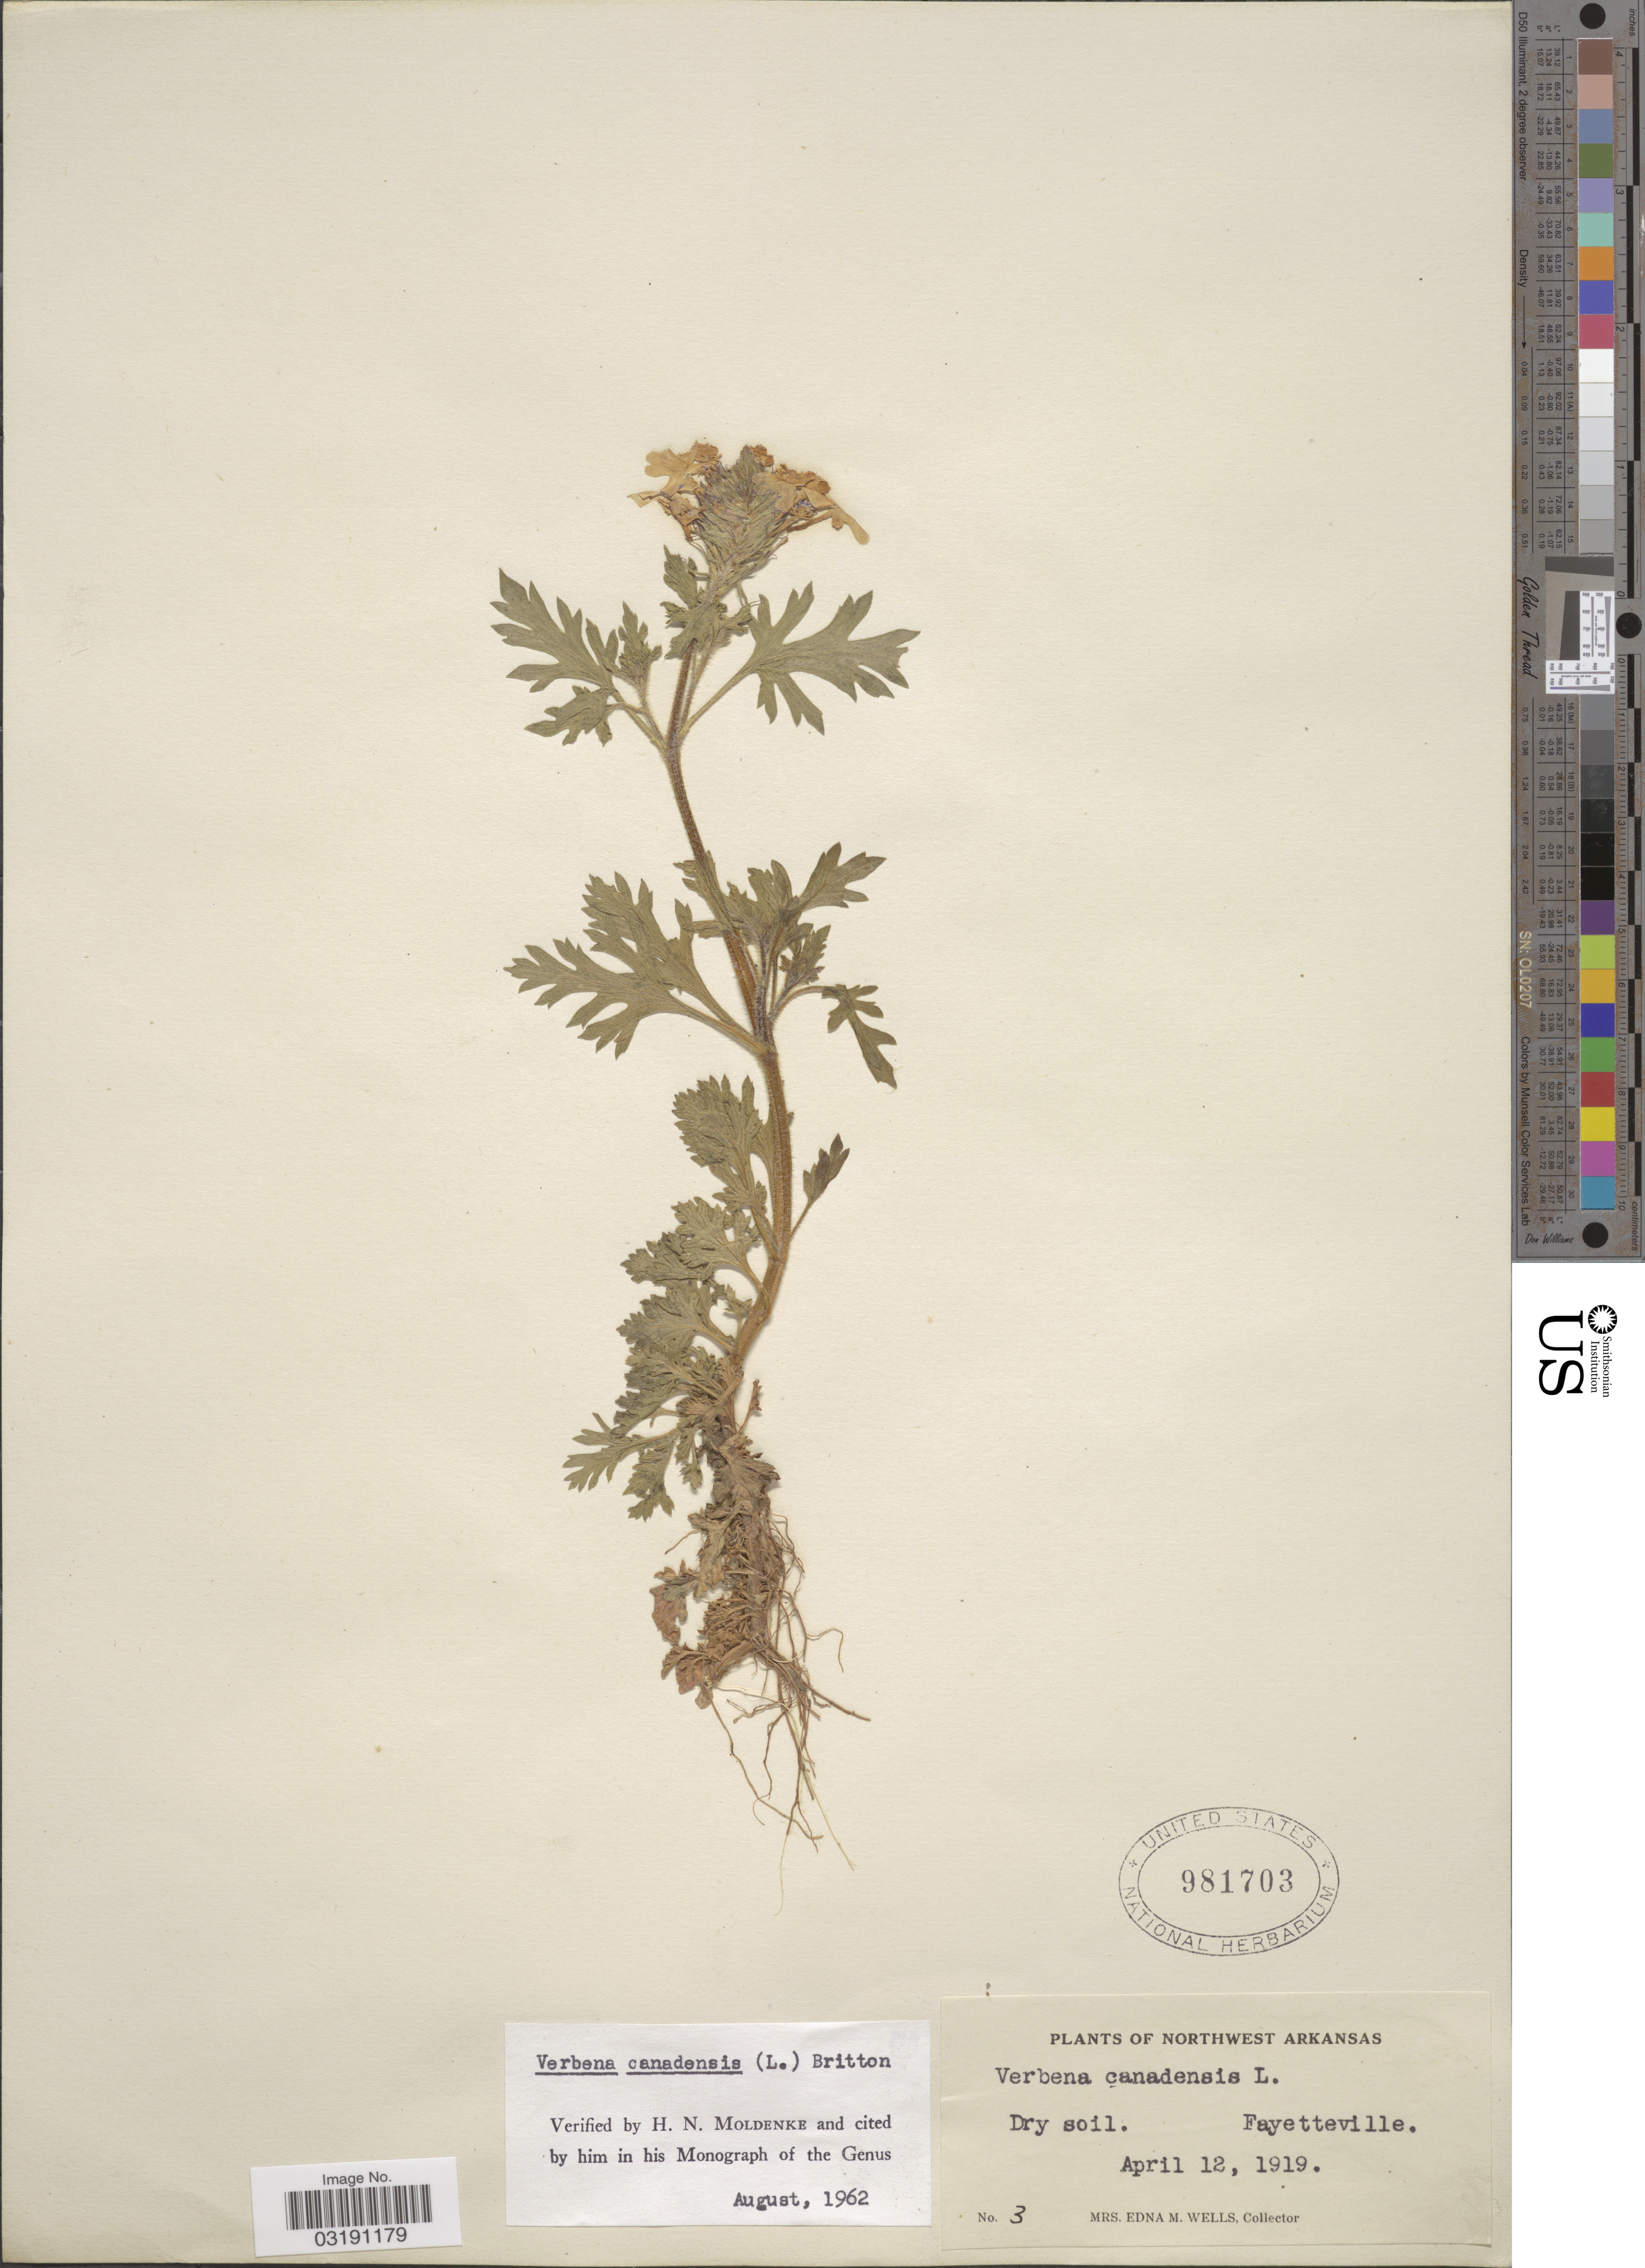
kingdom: Plantae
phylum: Tracheophyta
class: Magnoliopsida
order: Lamiales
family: Verbenaceae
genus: Verbena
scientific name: Verbena canadensis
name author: (L.) Britton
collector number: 3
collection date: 1919-04-12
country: United States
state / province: Arkansas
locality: Northwest Arkansas. Fayetteville.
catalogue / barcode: US 981703